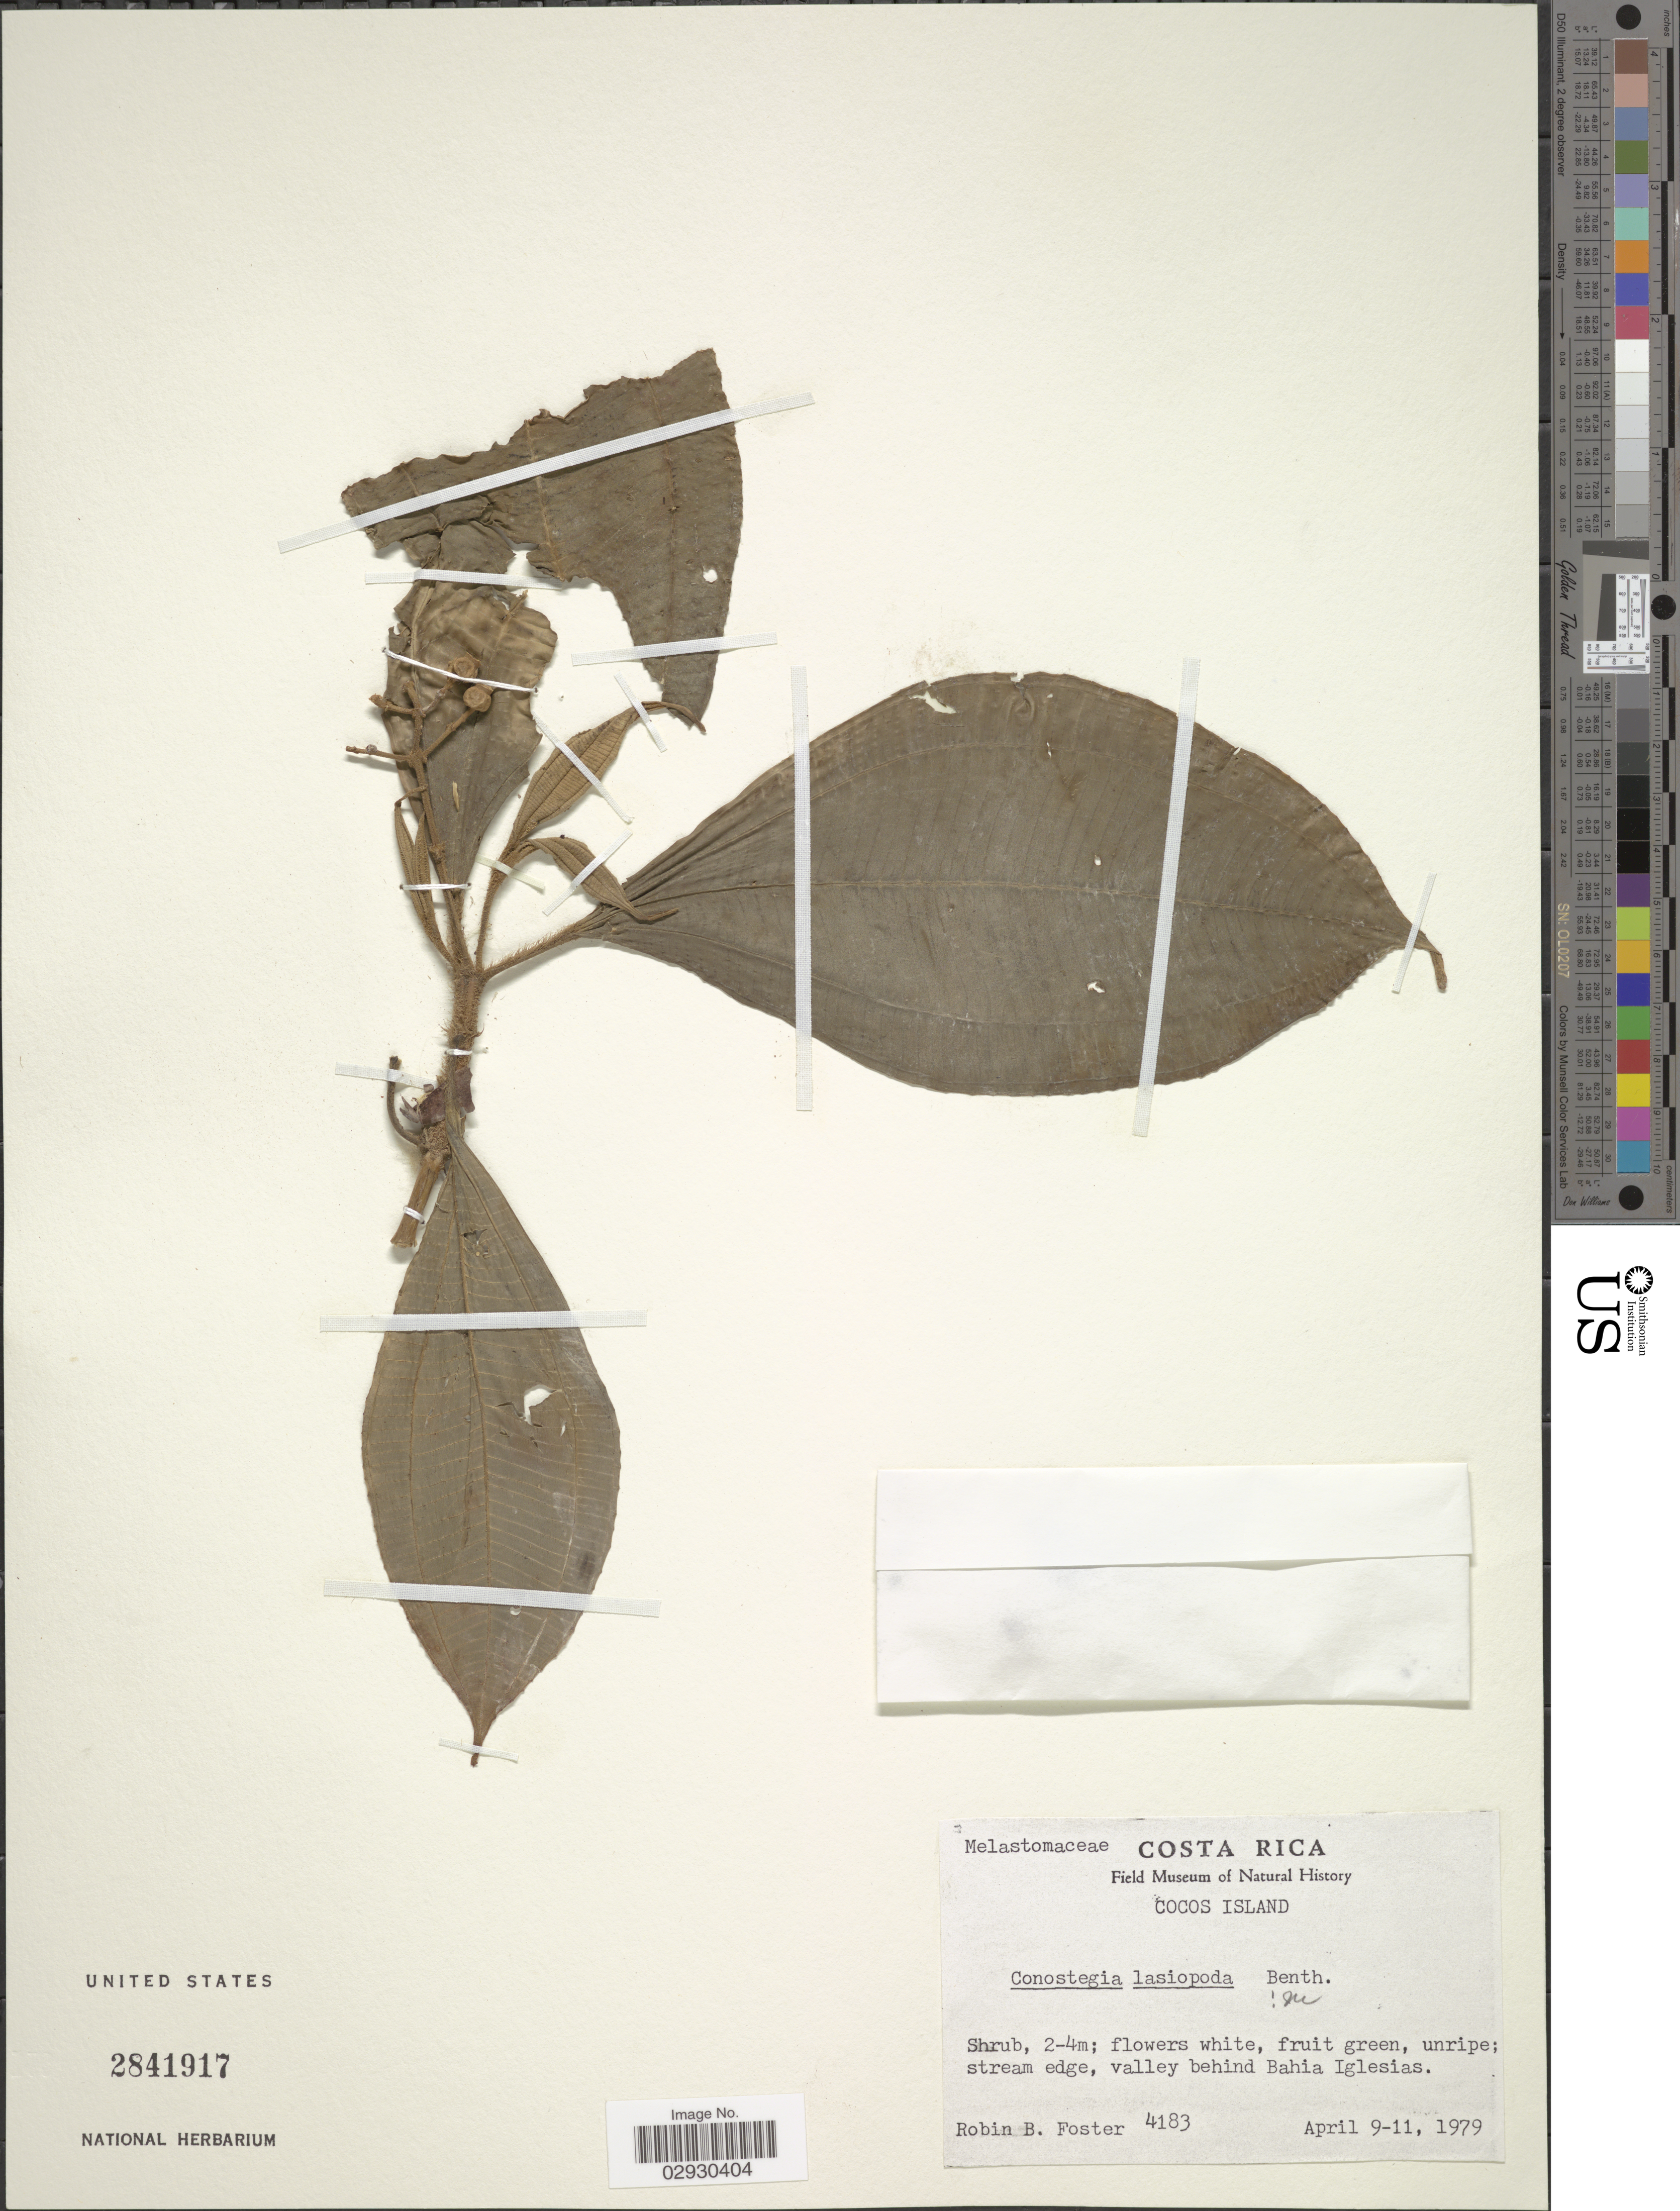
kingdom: Plantae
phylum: Tracheophyta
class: Magnoliopsida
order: Myrtales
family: Melastomataceae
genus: Conostegia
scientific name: Conostegia lasiopoda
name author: Benth.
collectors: R. B. Foster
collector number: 4183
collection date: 1979-04-09/1979-04-11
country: Costa Rica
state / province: Puntarenas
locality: Cocos Island. Stream edge, valley behind Bahia Iglesias.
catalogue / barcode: US 2841917